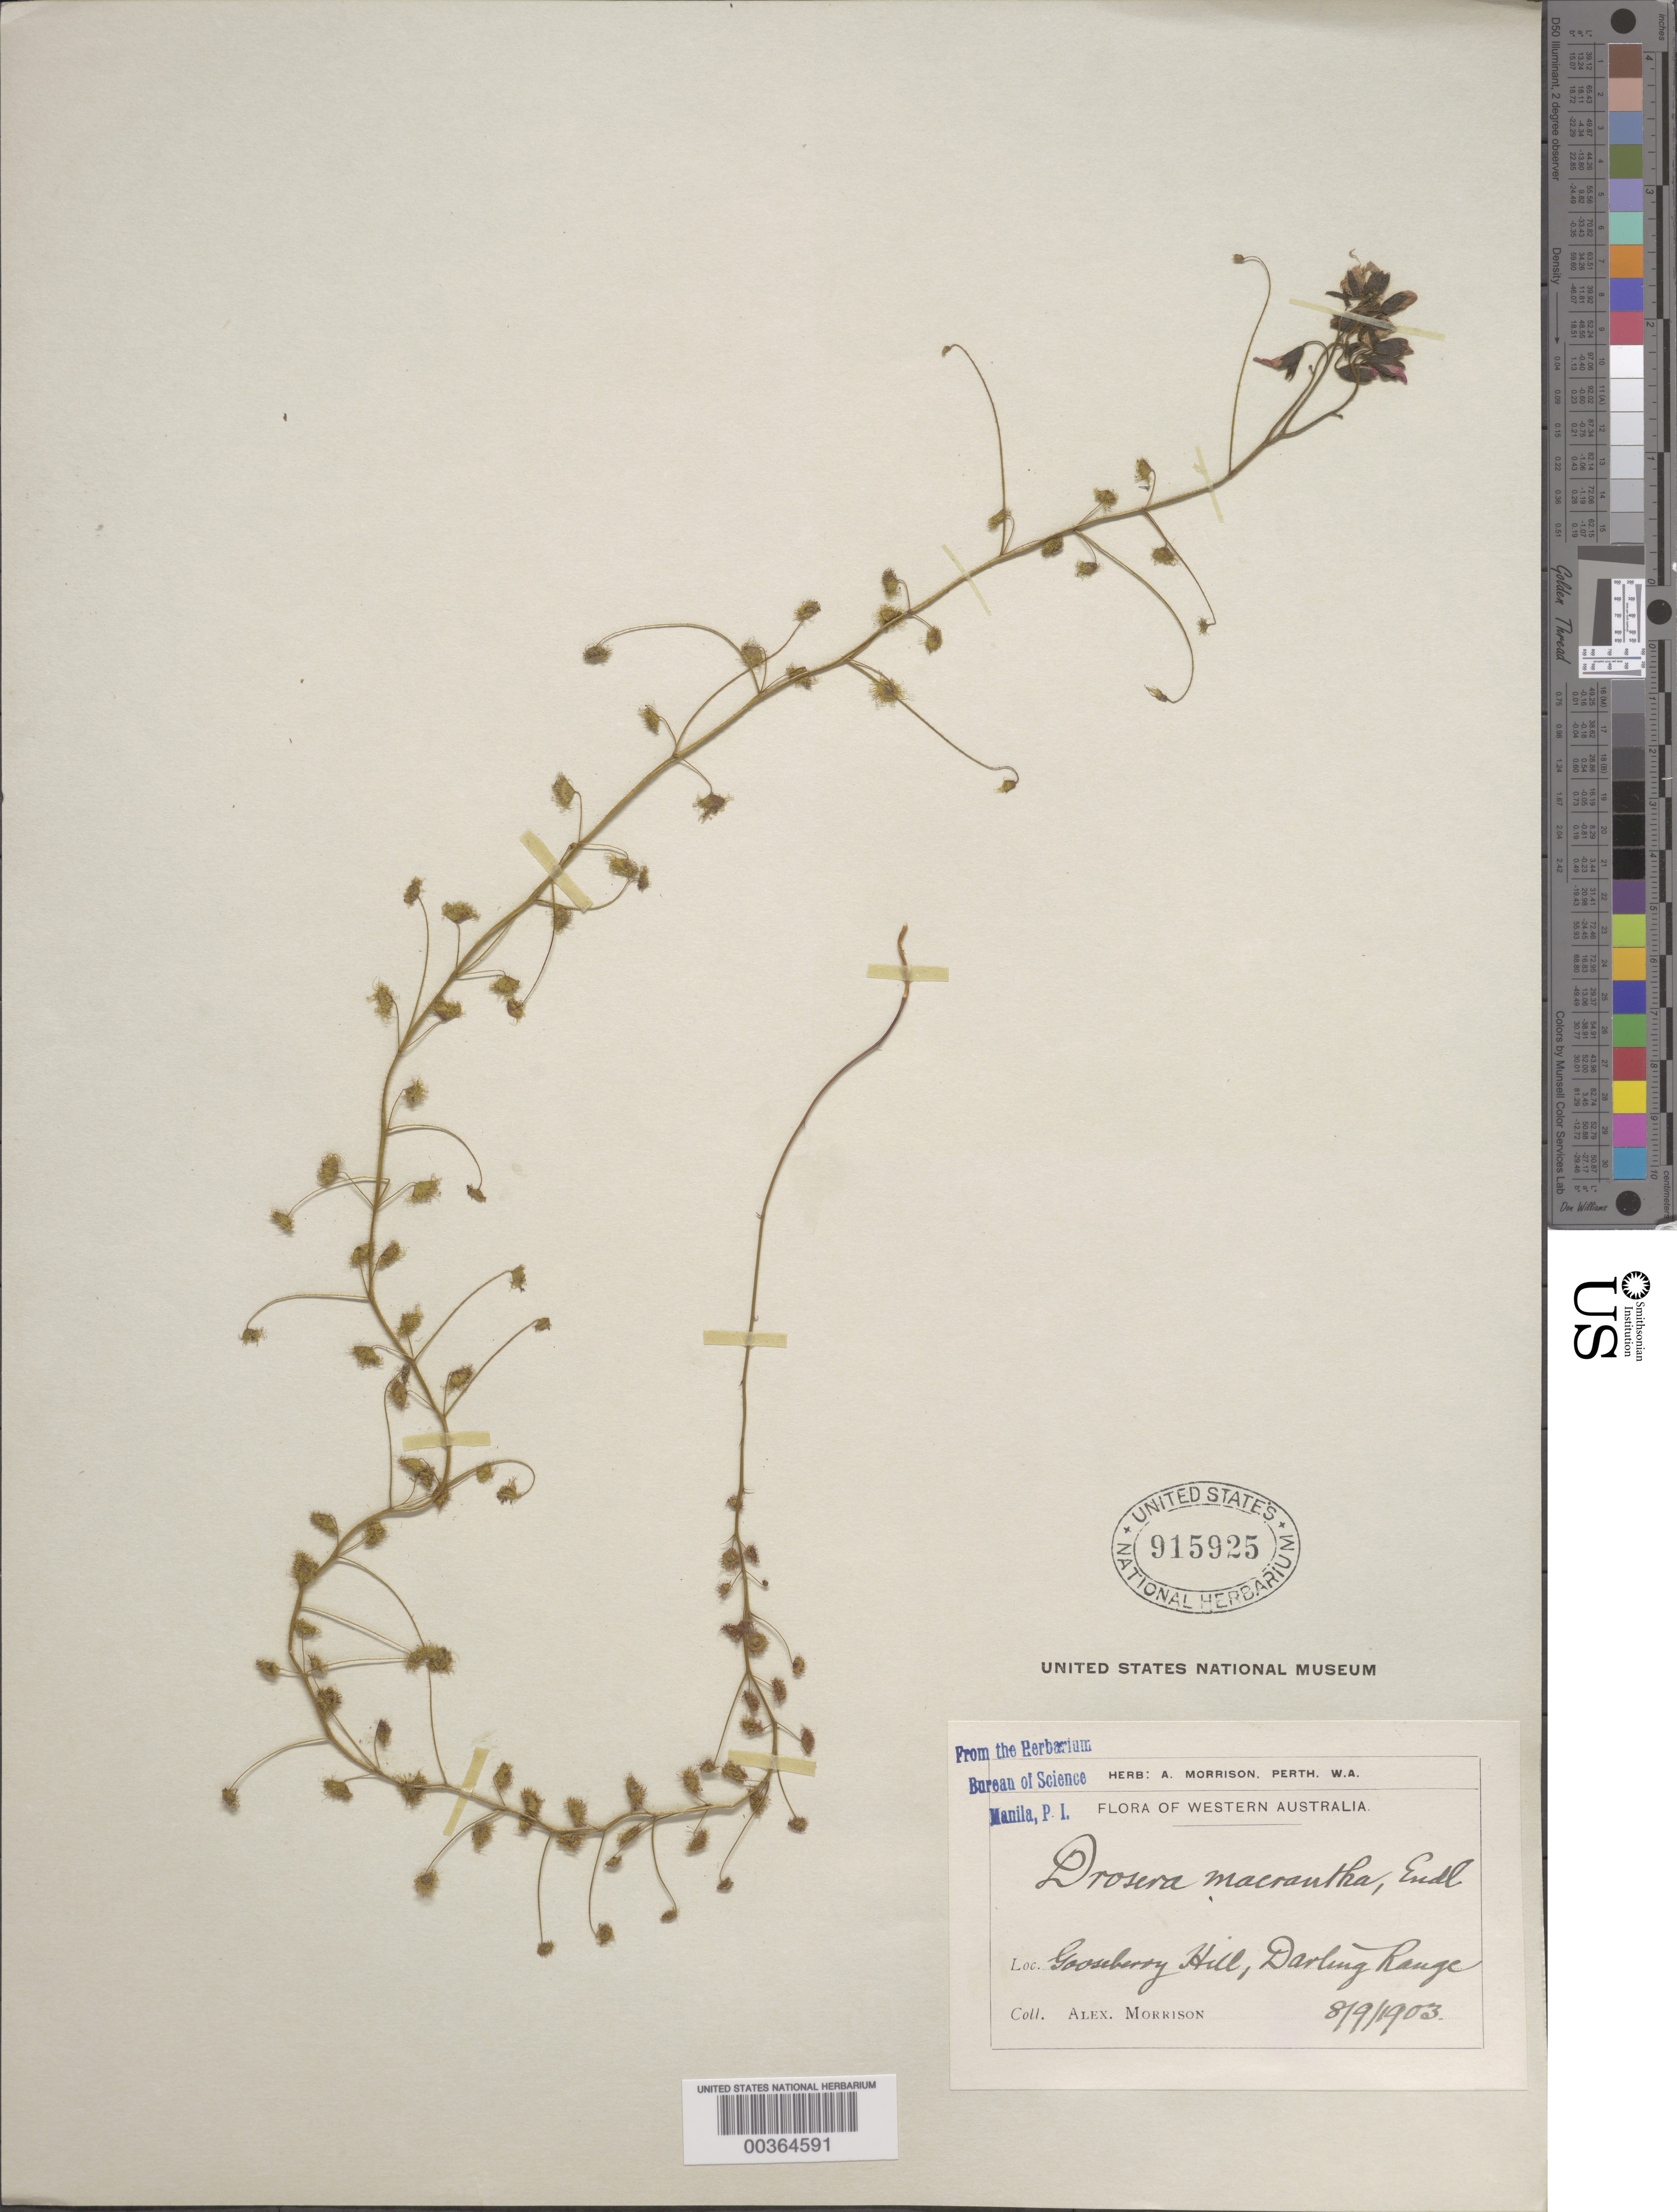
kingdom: Plantae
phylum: Tracheophyta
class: Magnoliopsida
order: Caryophyllales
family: Droseraceae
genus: Drosera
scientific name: Drosera macrantha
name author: Endl.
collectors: A. Morrison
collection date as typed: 08 Sep 1903 or 09 Aug 1903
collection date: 1903-08-09 or 1903-09-08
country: Australia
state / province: Western Australia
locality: Darling range, gooseberry hill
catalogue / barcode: US 915925